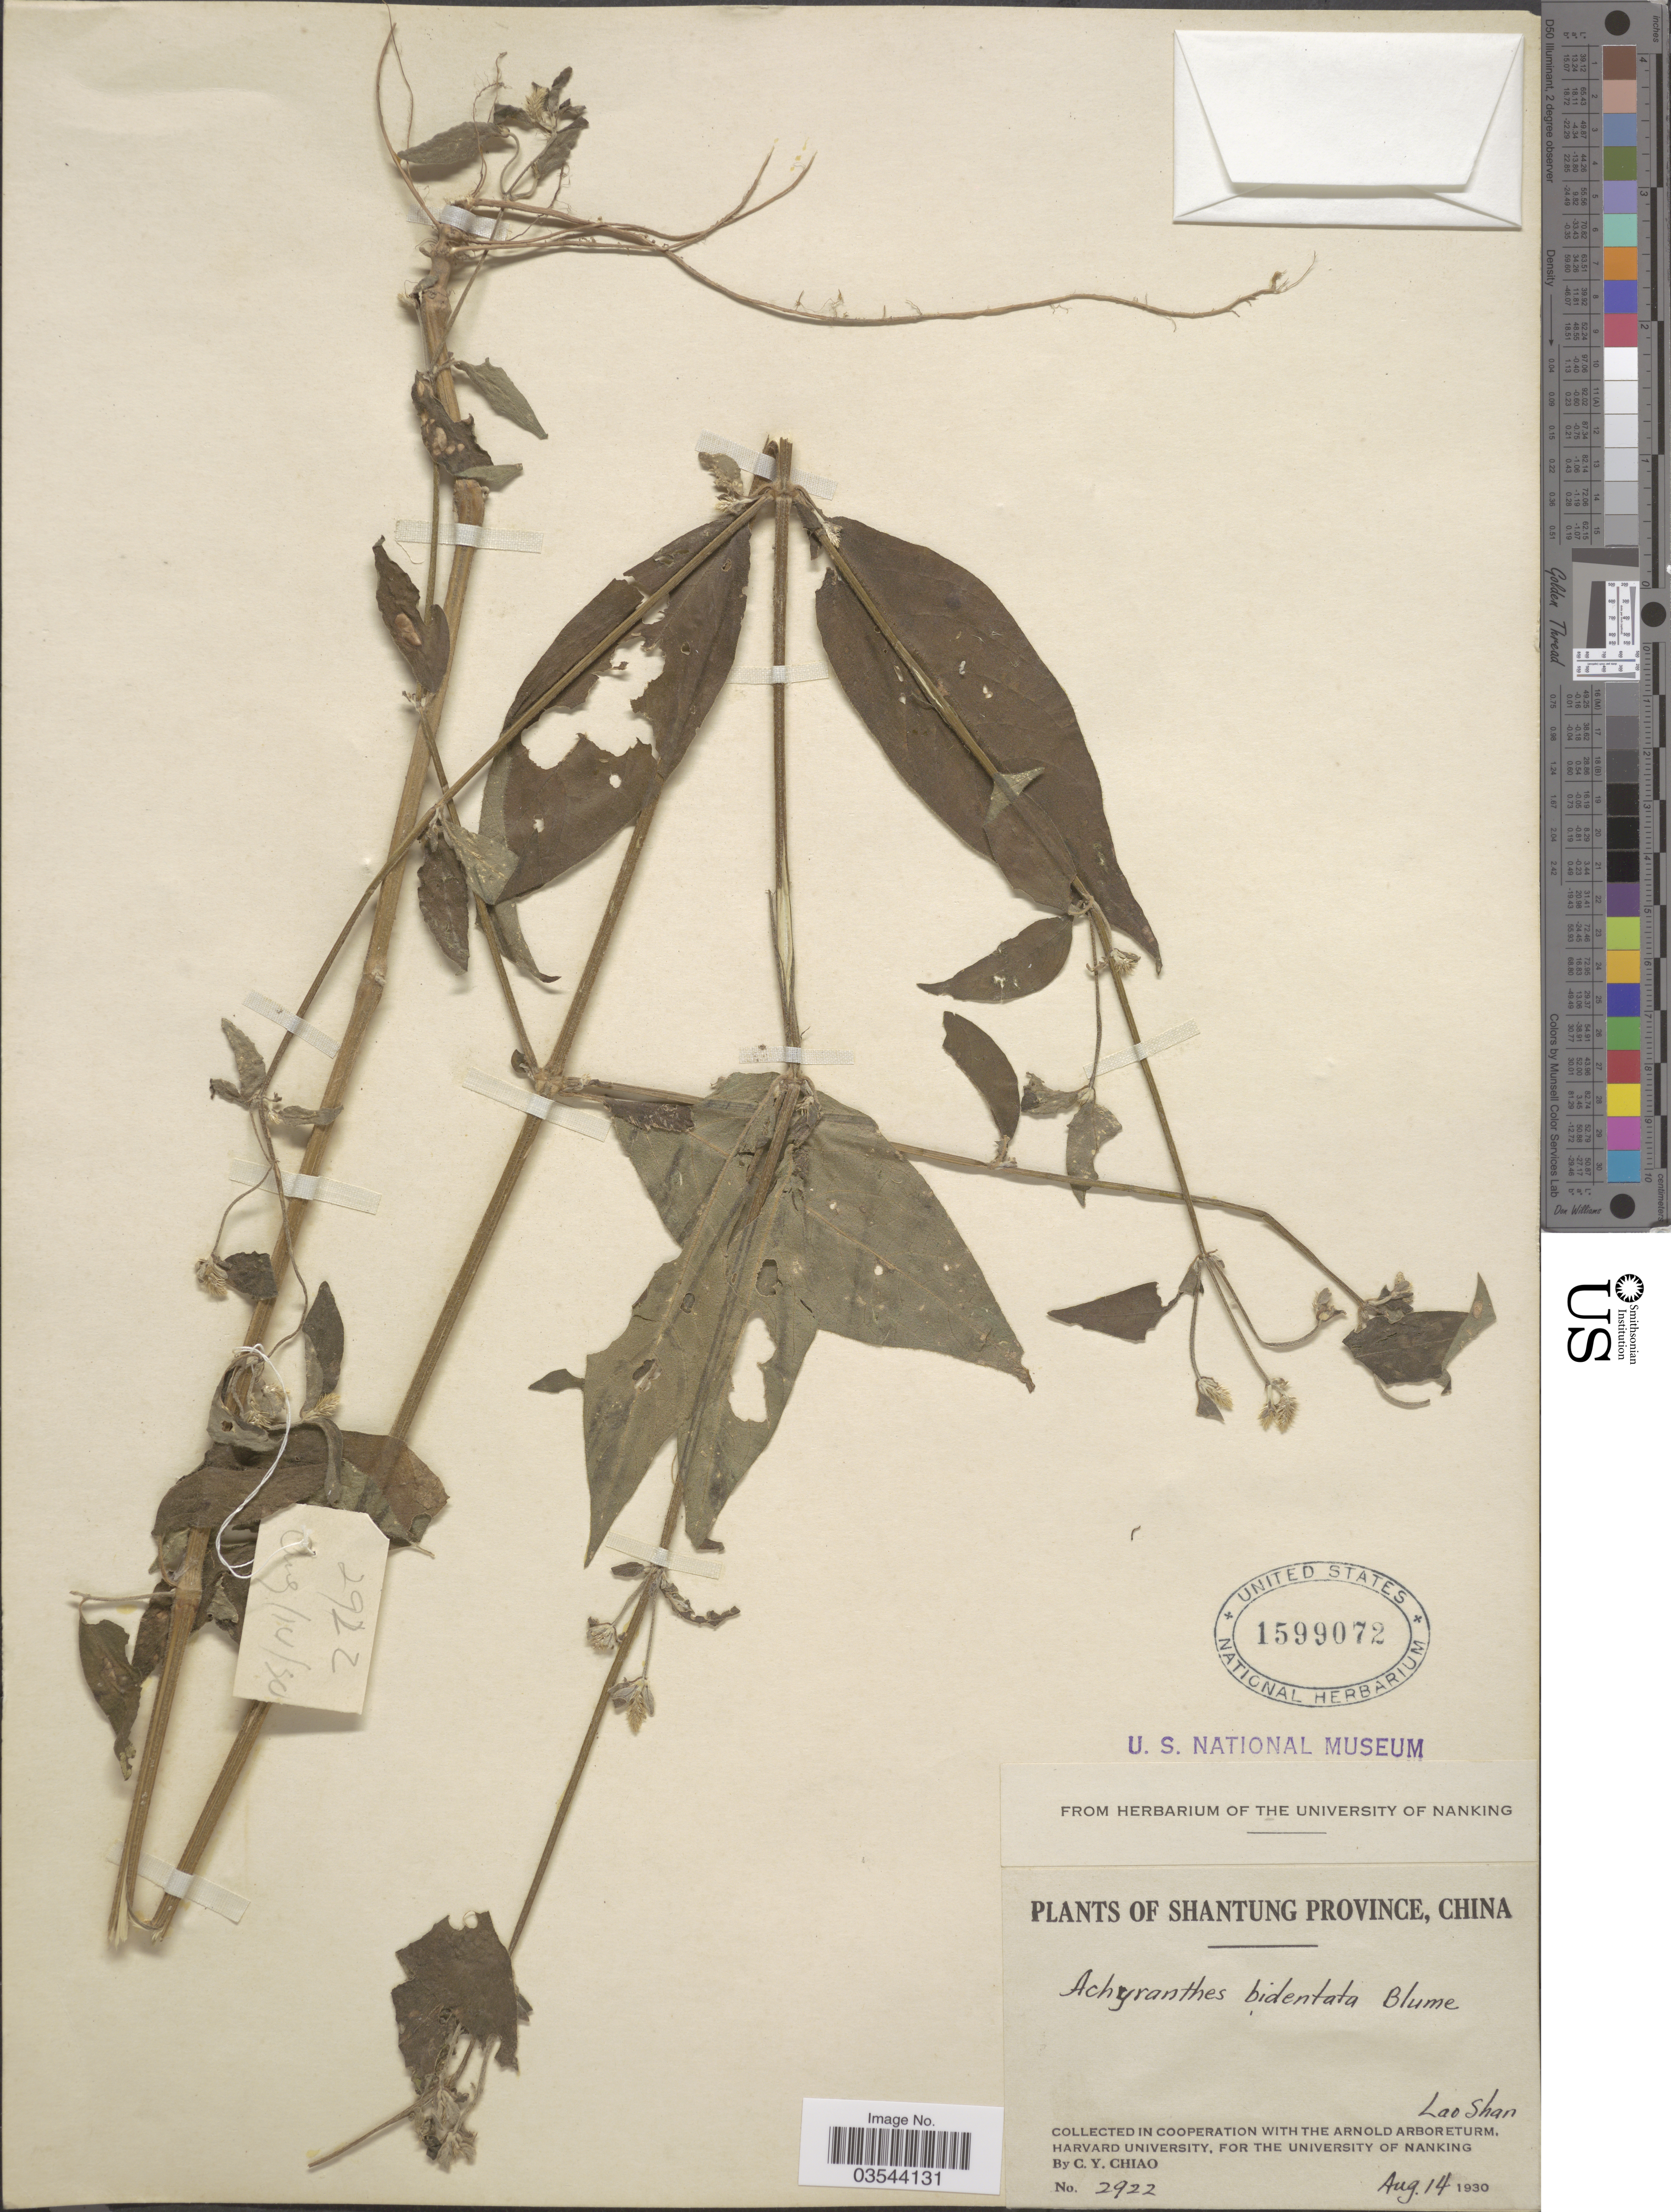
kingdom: Plantae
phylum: Tracheophyta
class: Magnoliopsida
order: Caryophyllales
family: Amaranthaceae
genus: Achyranthes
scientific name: Achyranthes bidentata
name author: Blume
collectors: C. Y. Chiao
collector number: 2922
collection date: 1930-08-14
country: China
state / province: Shandong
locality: Shantung Province. Lao Shan.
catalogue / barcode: US 1599072